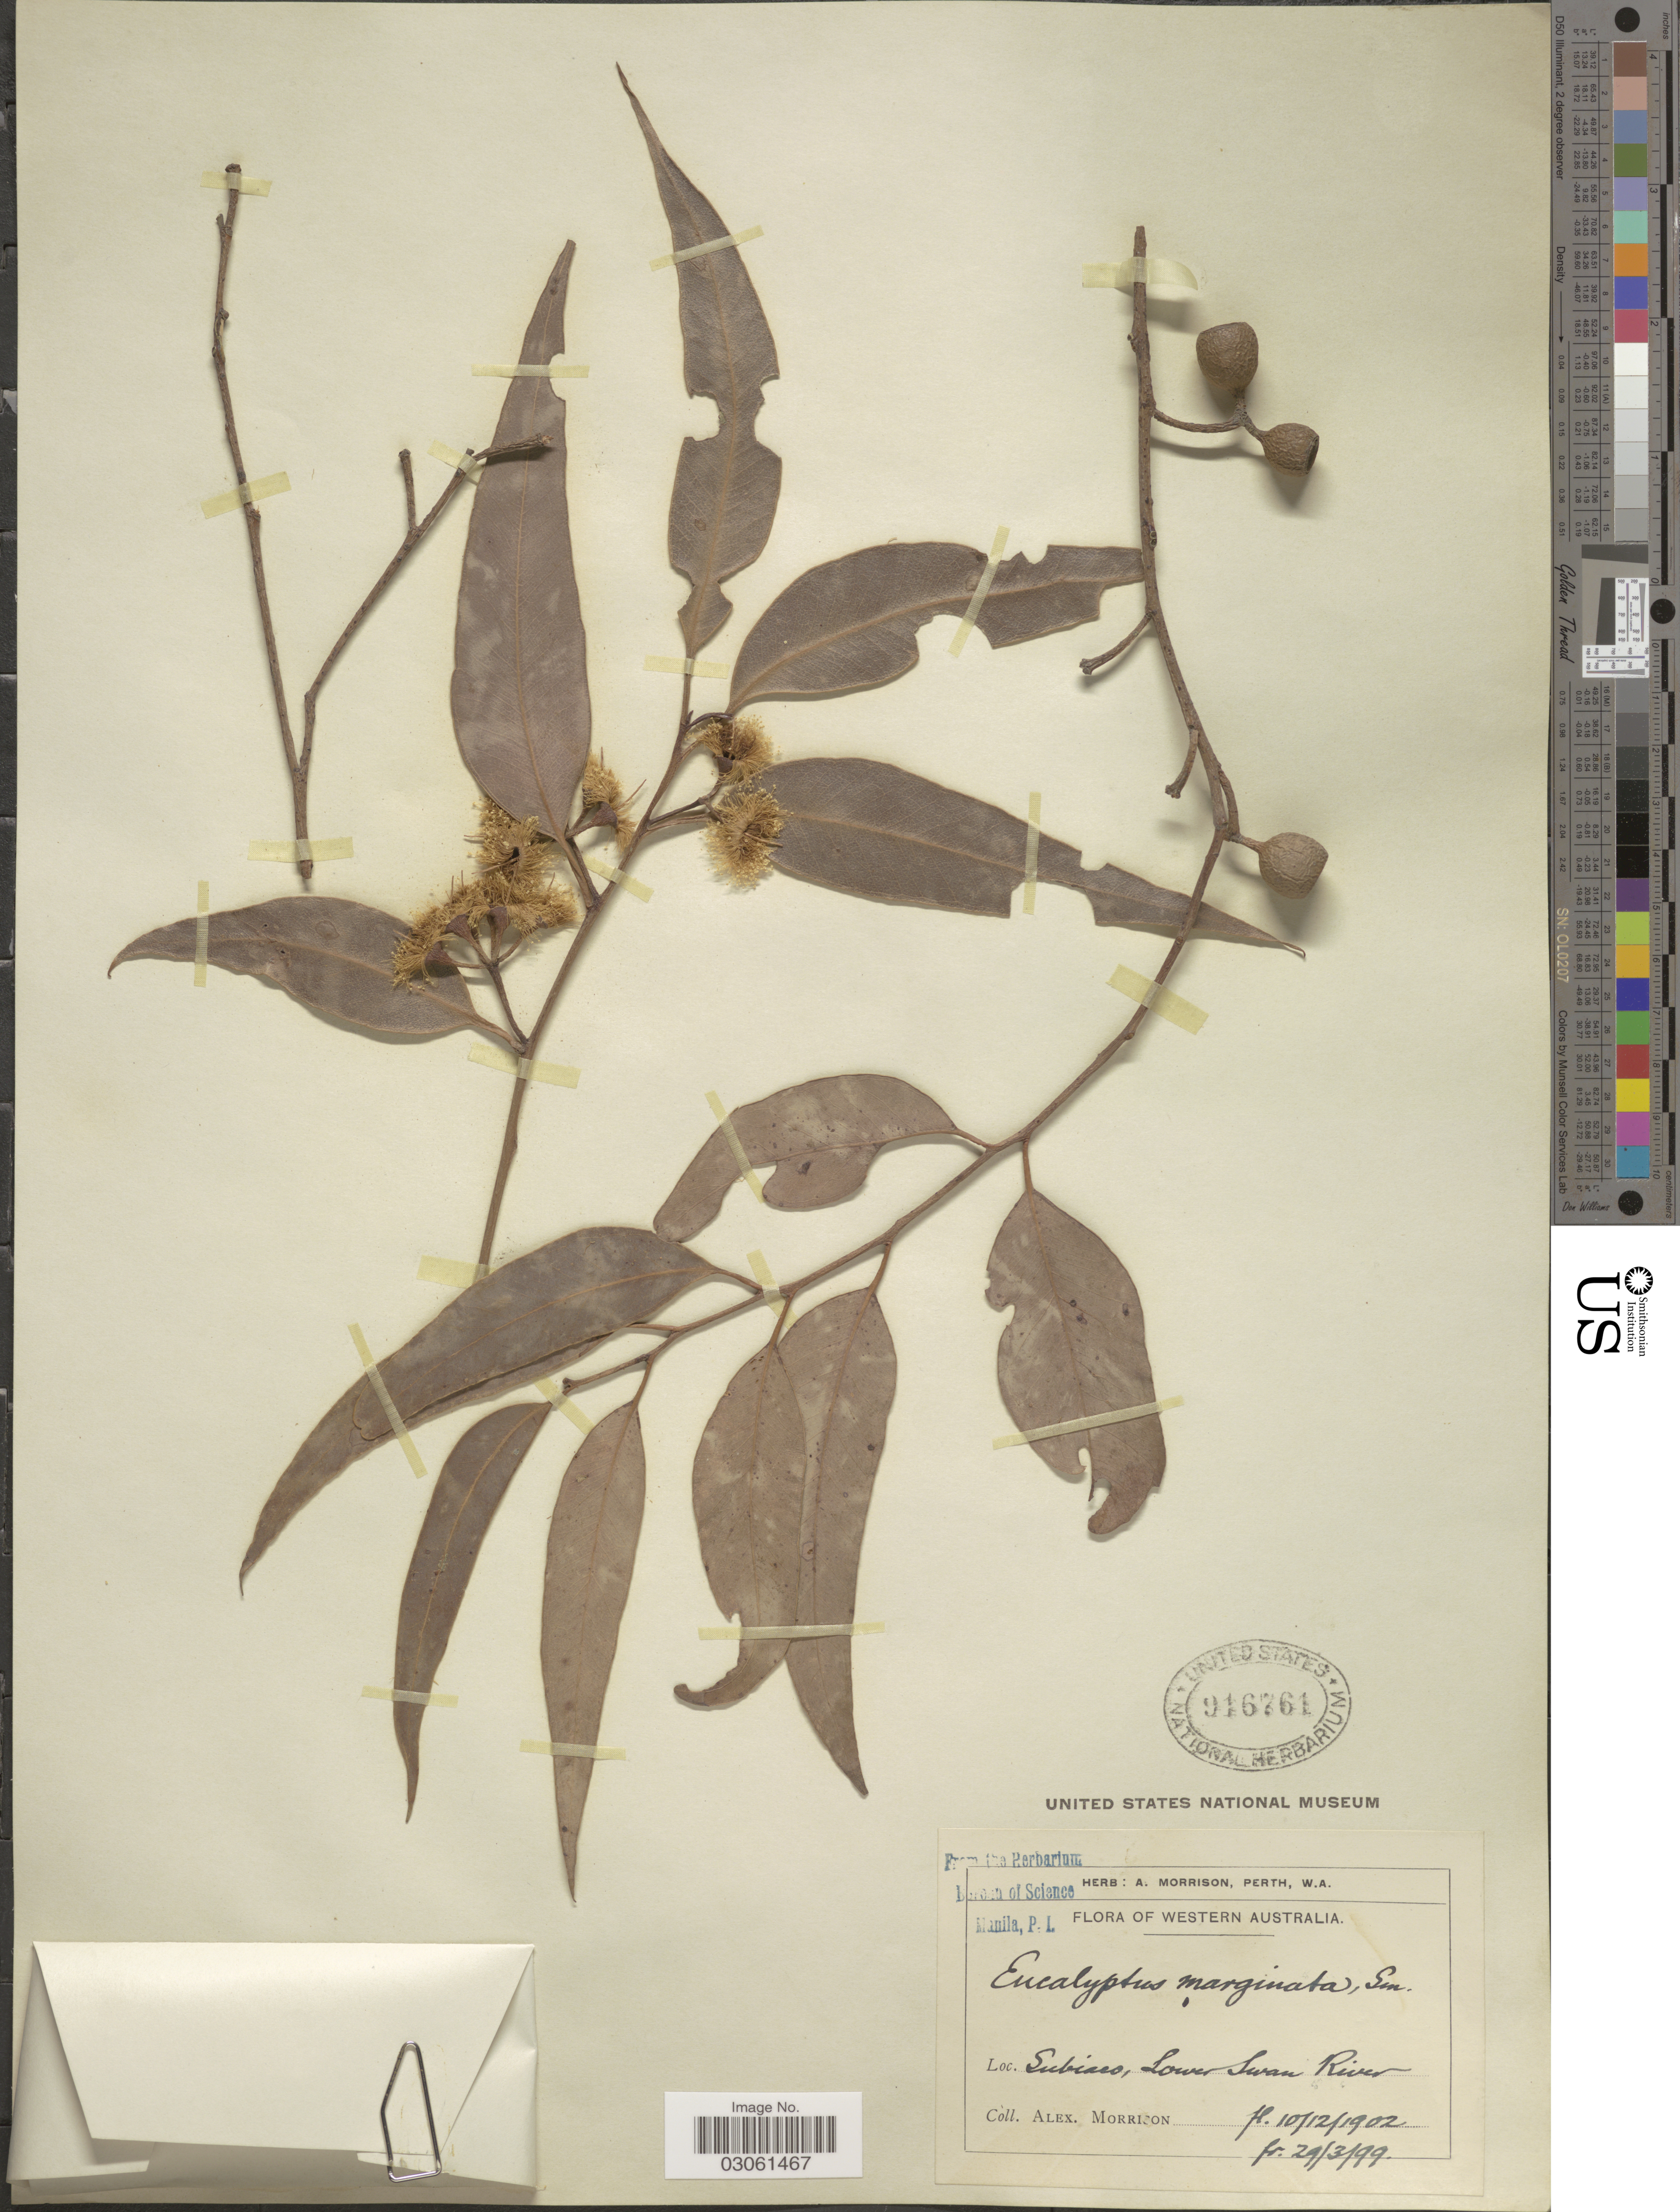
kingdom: Plantae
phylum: Tracheophyta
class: Magnoliopsida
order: Myrtales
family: Myrtaceae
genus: Eucalyptus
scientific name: Eucalyptus marginata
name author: Donn ex Sm.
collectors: A. Morrison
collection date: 1902-12-10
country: Australia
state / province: Western Australia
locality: Subiaco, Lower Swan River.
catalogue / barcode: US 916761